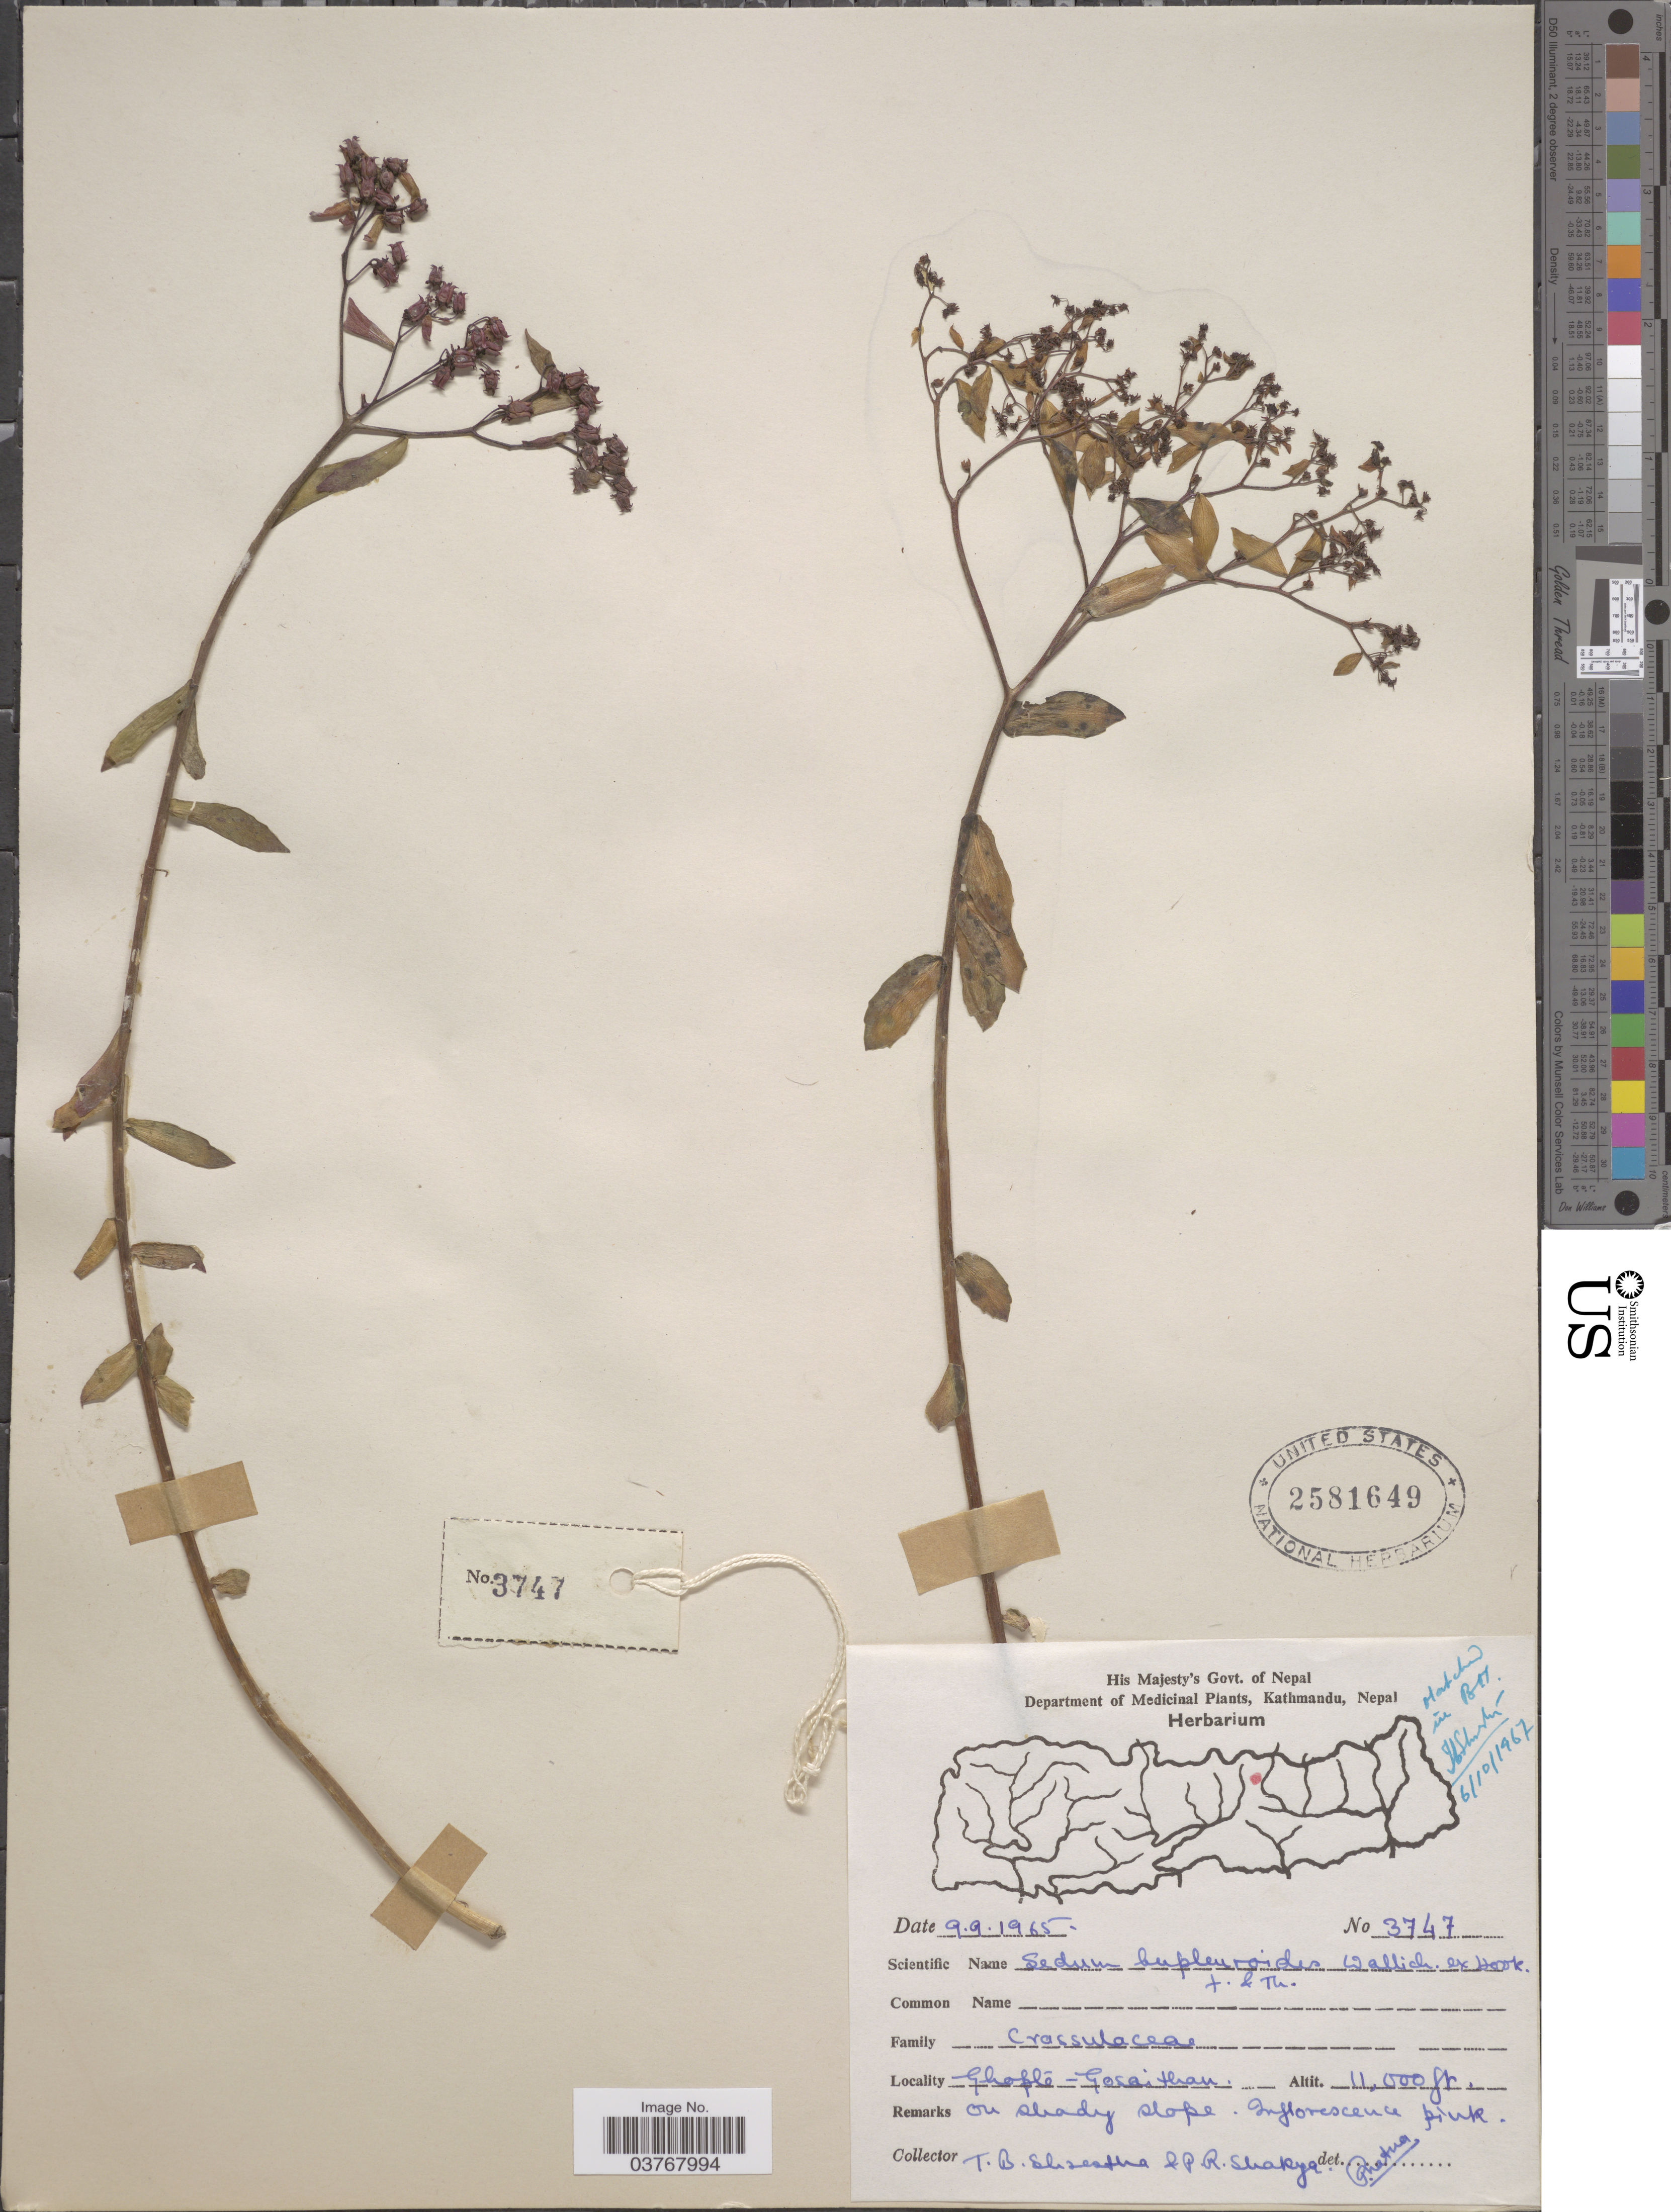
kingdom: Plantae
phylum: Tracheophyta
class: Magnoliopsida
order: Saxifragales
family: Crassulaceae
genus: Rhodiola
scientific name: Rhodiola bupleuroides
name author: (Wall. ex Hook. f.) Thomson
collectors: T. B. Shrestha & P. Shakya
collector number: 3747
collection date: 1965-09-09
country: Nepal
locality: Ghopte - Gosaithan.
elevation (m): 3353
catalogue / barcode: US 2581649